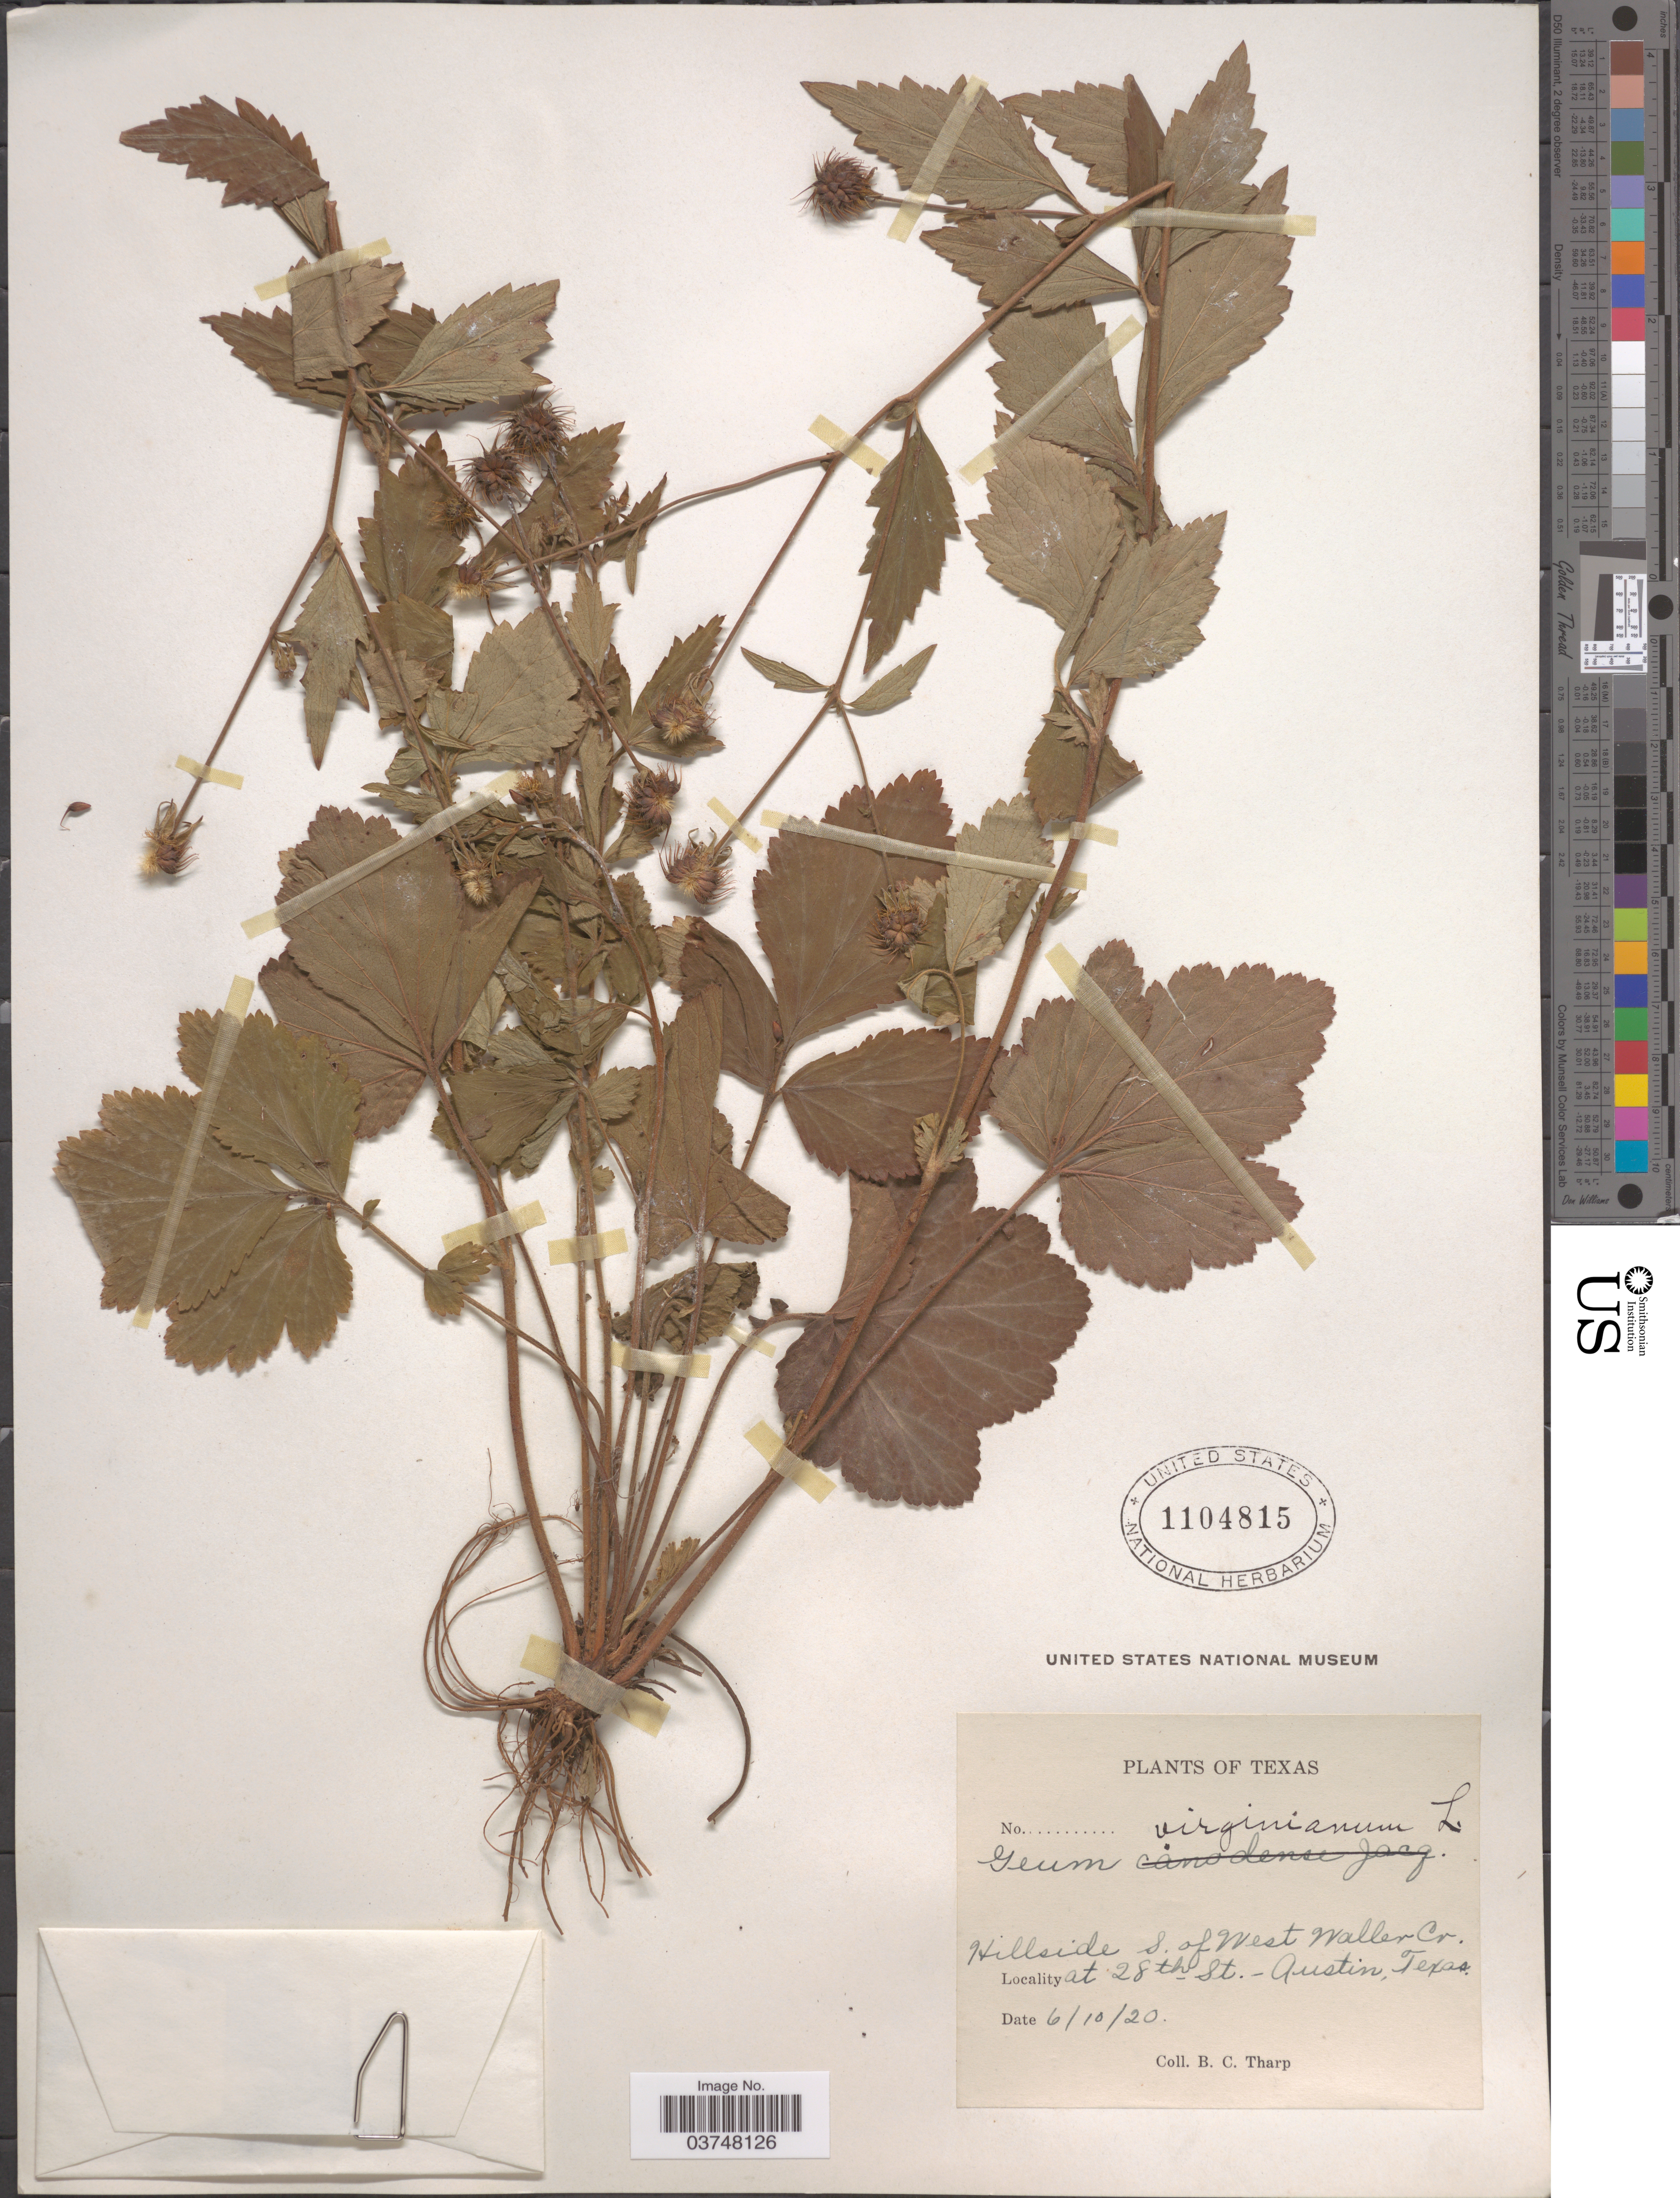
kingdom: Plantae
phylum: Tracheophyta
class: Magnoliopsida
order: Rosales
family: Rosaceae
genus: Geum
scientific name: Geum virginianum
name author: L.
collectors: B. C. Tharp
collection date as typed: Transcribed d/m/y: 10/6/20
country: United States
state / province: Texas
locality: Hillside S. of West Waller Co. at 28th St. Austin.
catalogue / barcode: US 1104815